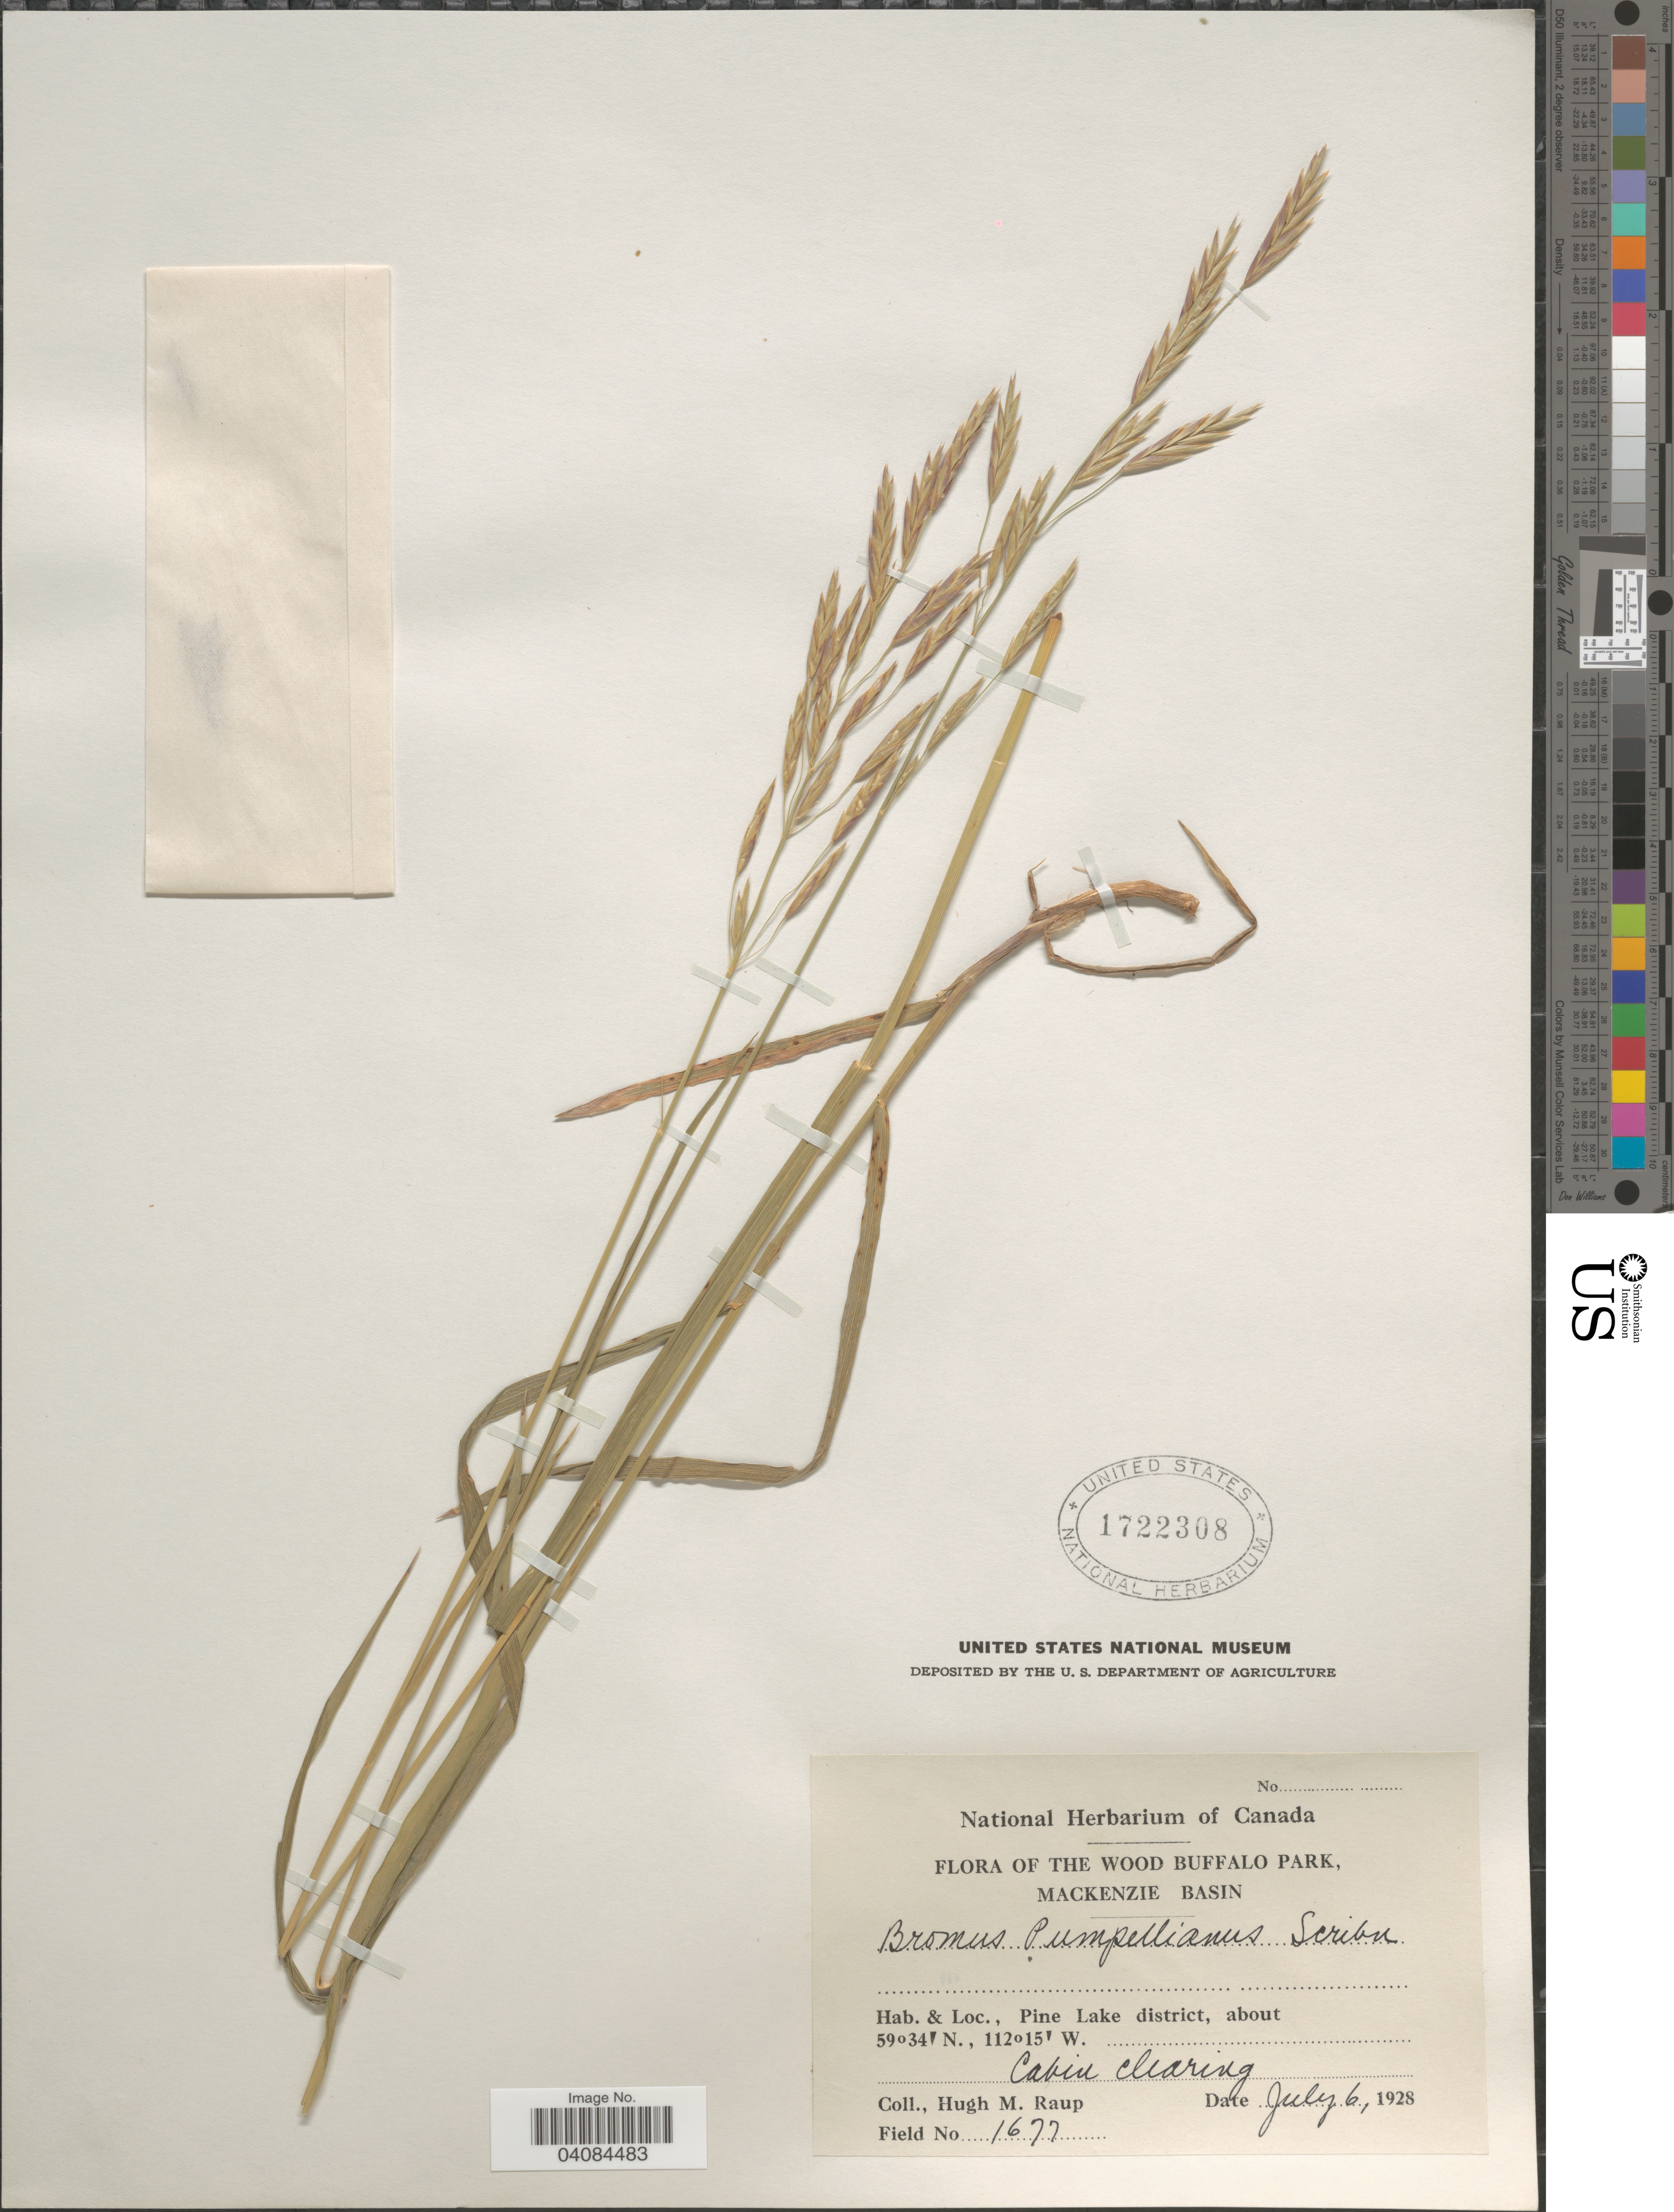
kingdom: Plantae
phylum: Tracheophyta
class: Liliopsida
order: Poales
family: Poaceae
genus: Bromus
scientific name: Bromus pumpellianus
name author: Scribn.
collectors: H. Raup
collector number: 1677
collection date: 1928-07-06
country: Canada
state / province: Alberta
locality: The Wood Buffalo Park, Mackenzie Basin. Pine Lake district. Cabin clearing.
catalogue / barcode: US 1722308